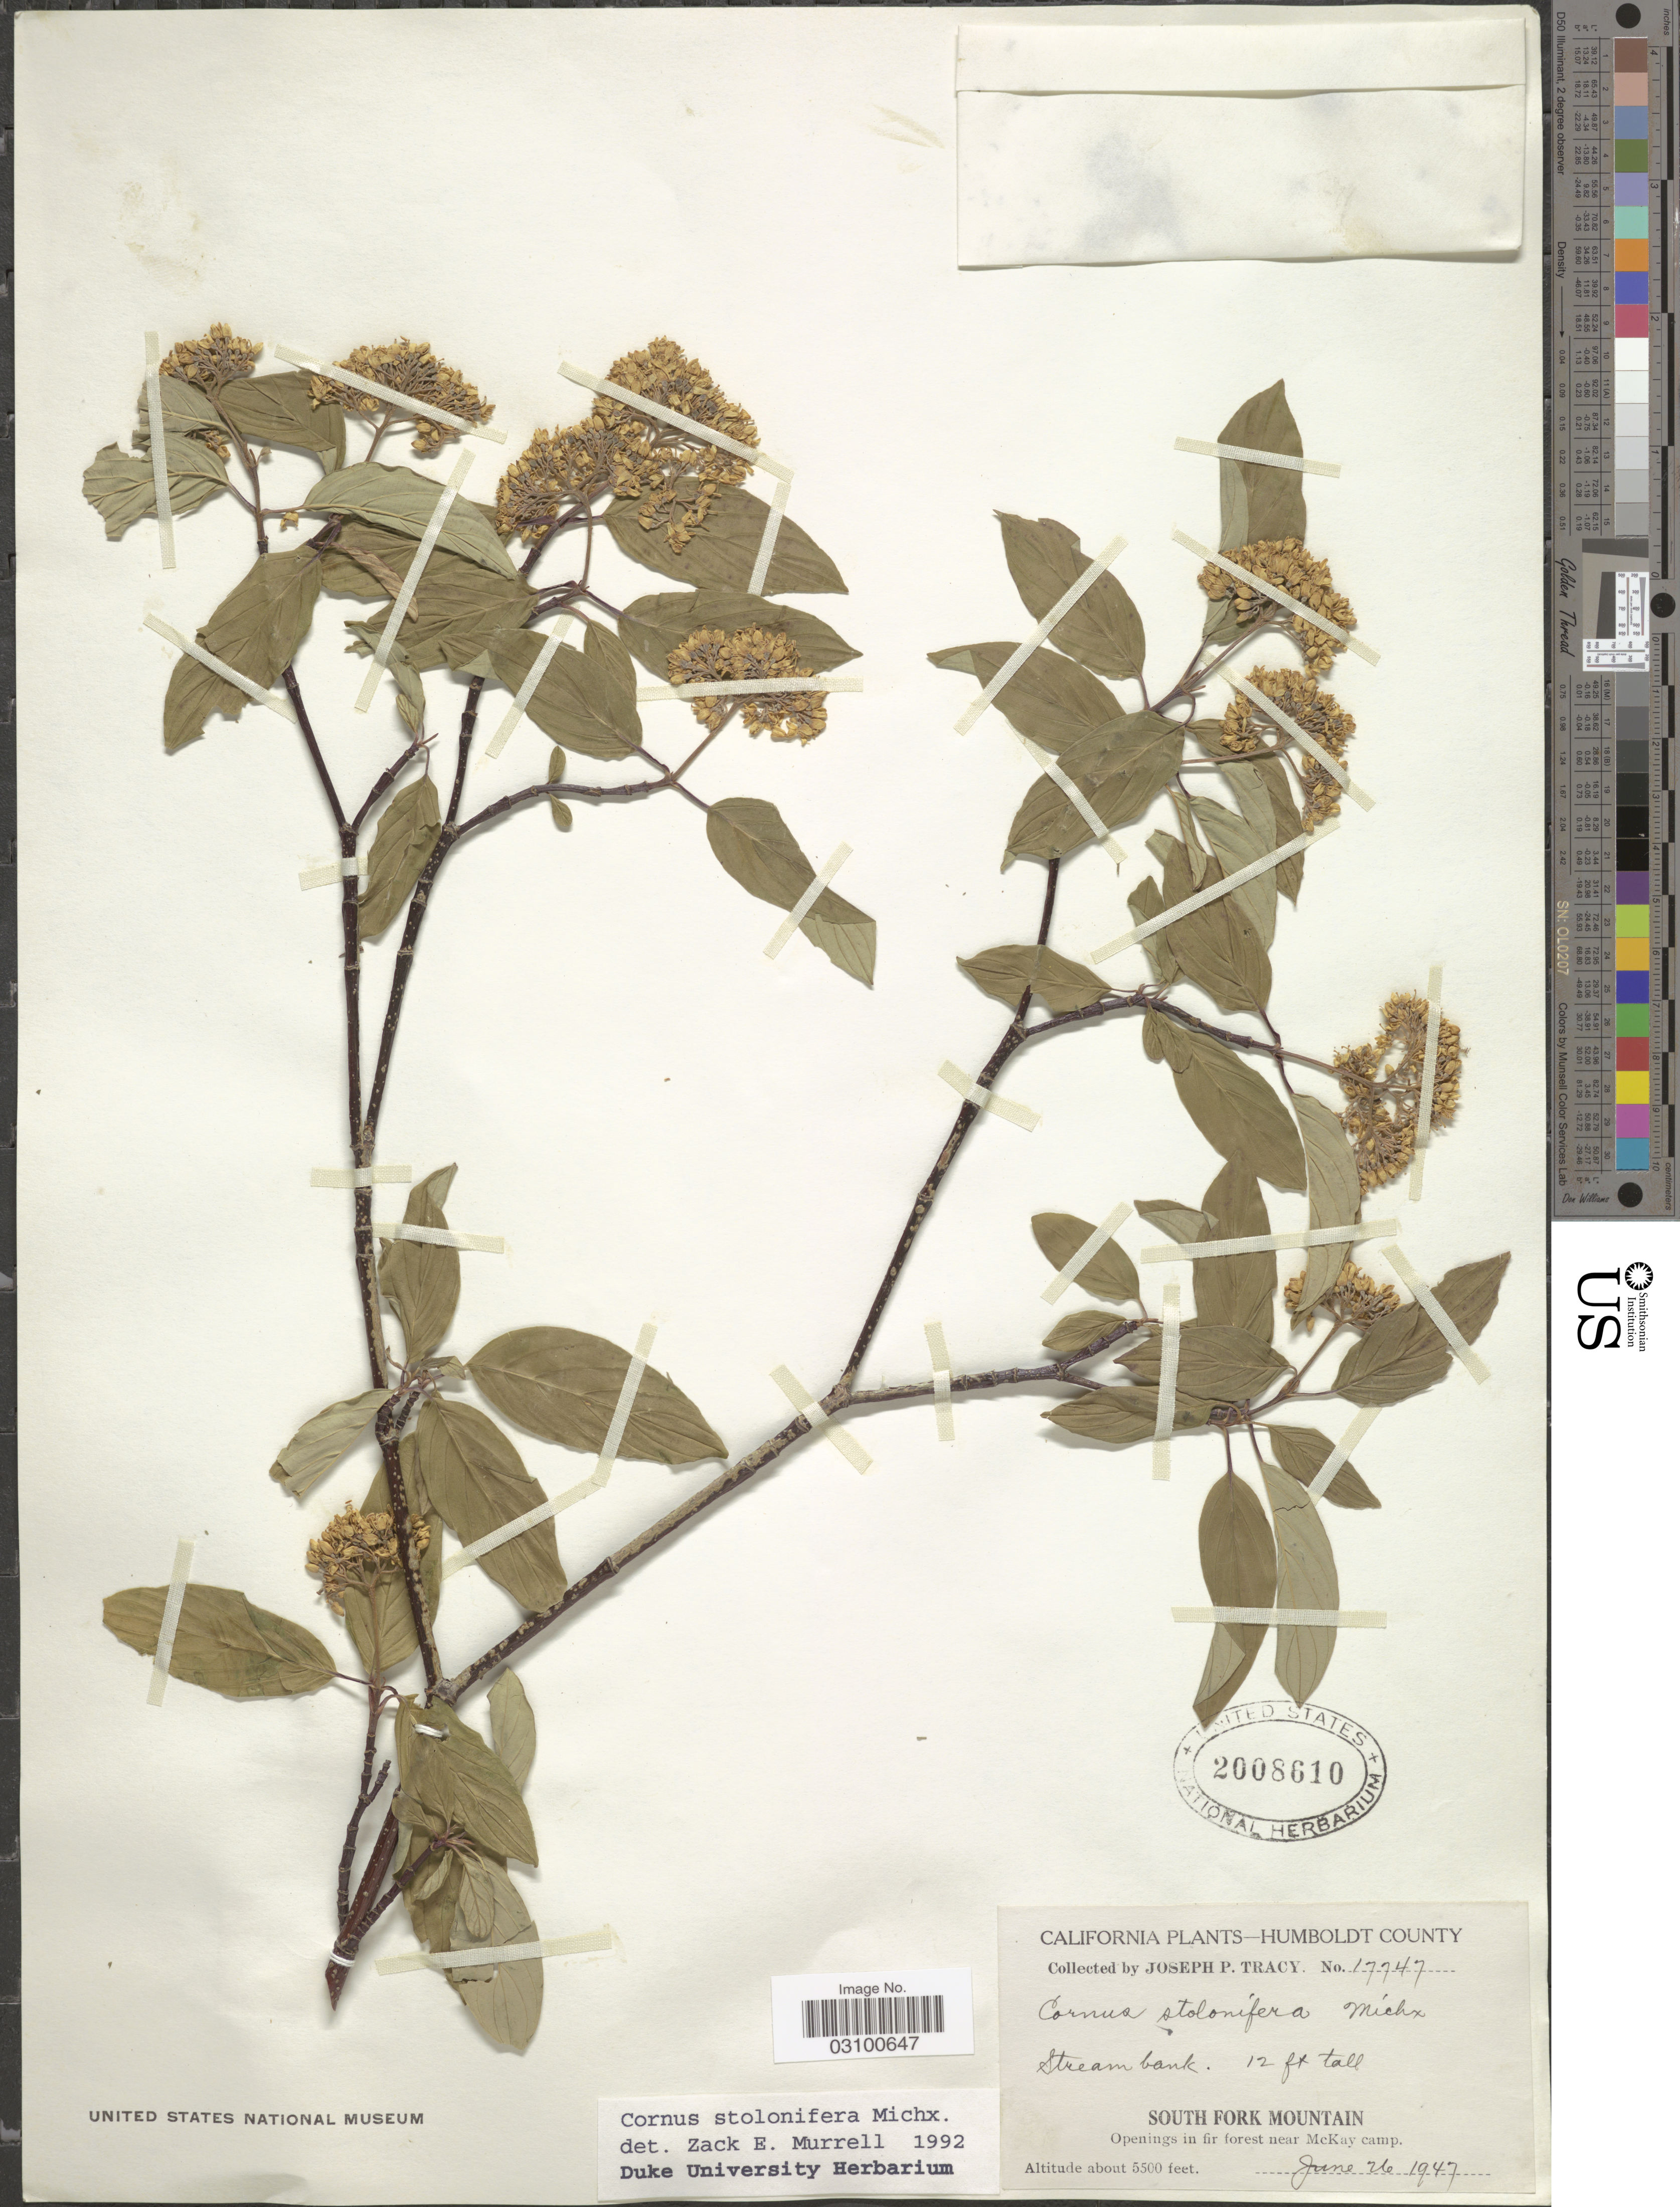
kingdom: Plantae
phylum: Tracheophyta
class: Magnoliopsida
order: Cornales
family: Cornaceae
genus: Cornus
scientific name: Cornus sericea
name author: L.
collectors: J. Tracy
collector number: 17747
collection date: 1947-06-26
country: United States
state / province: California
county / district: Humboldt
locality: Humboldt County. South Fork Mountain. Openings in fir forest near McKay camp.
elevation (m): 1676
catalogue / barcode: US 2008610